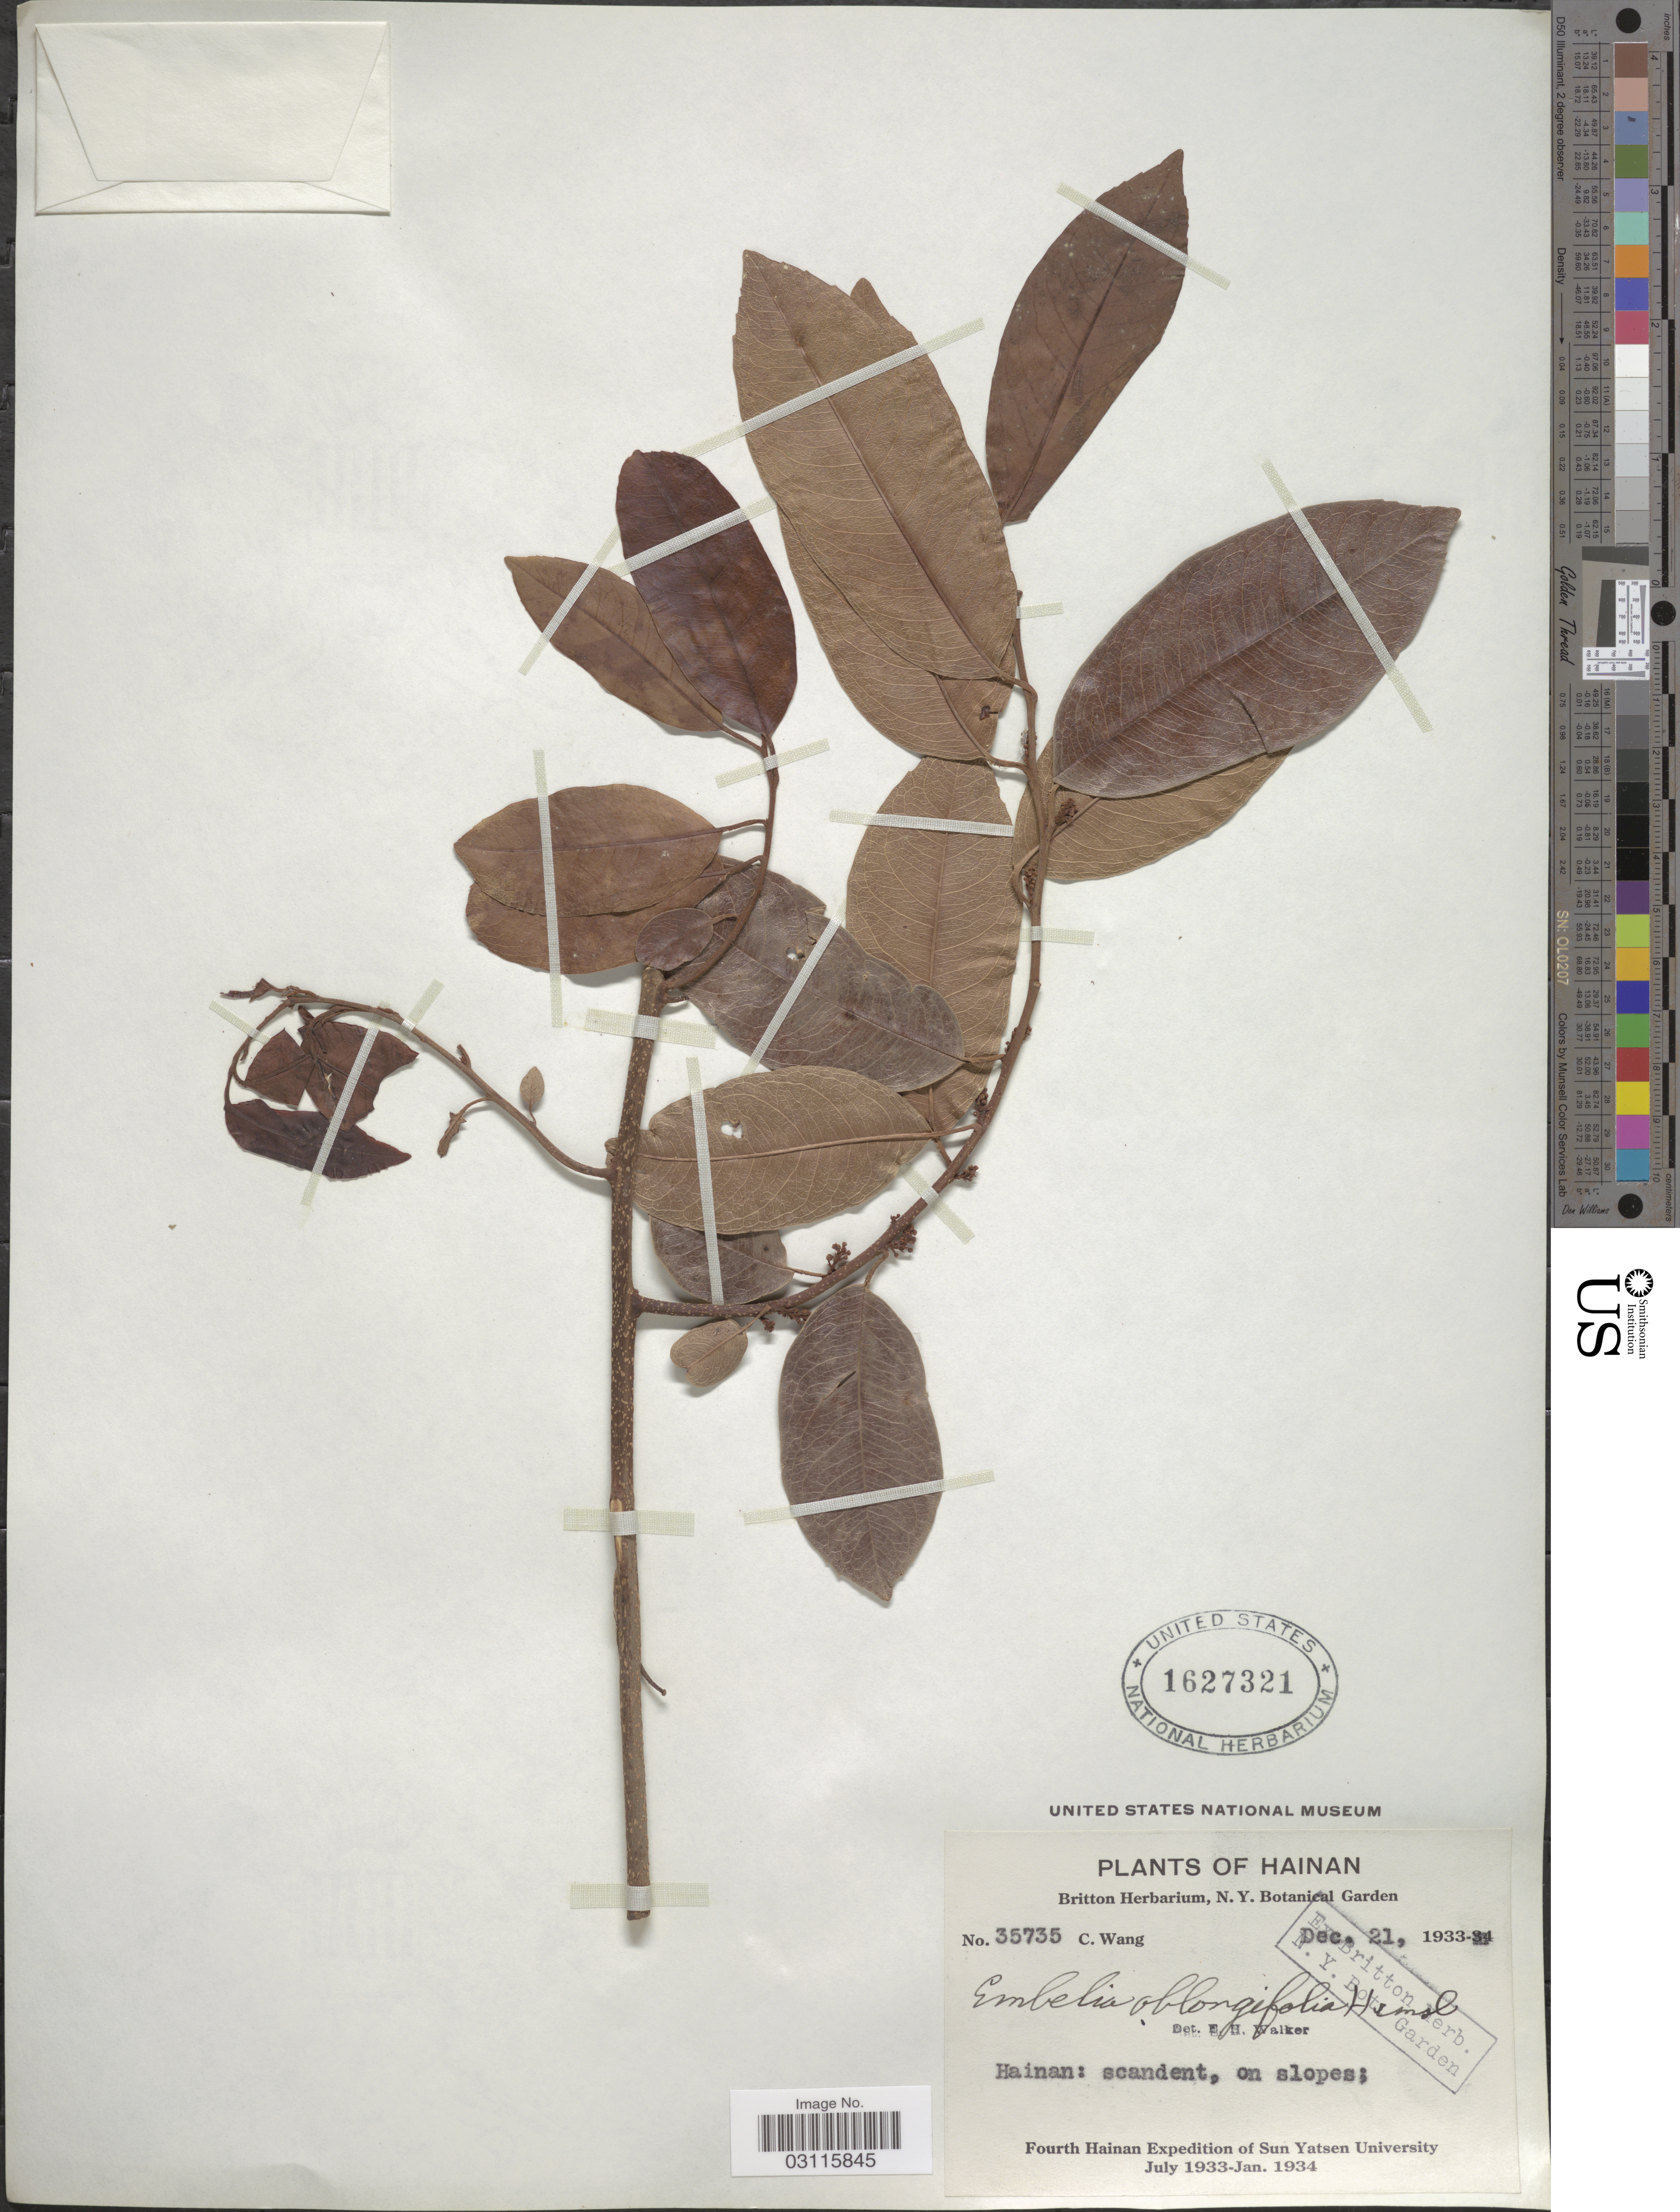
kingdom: Plantae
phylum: Tracheophyta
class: Magnoliopsida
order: Ericales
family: Primulaceae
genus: Embelia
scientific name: Embelia oblongifolia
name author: Hemsl.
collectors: C. Wang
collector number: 35735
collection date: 1933-12-21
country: China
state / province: Hainan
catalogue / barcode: US 1627321